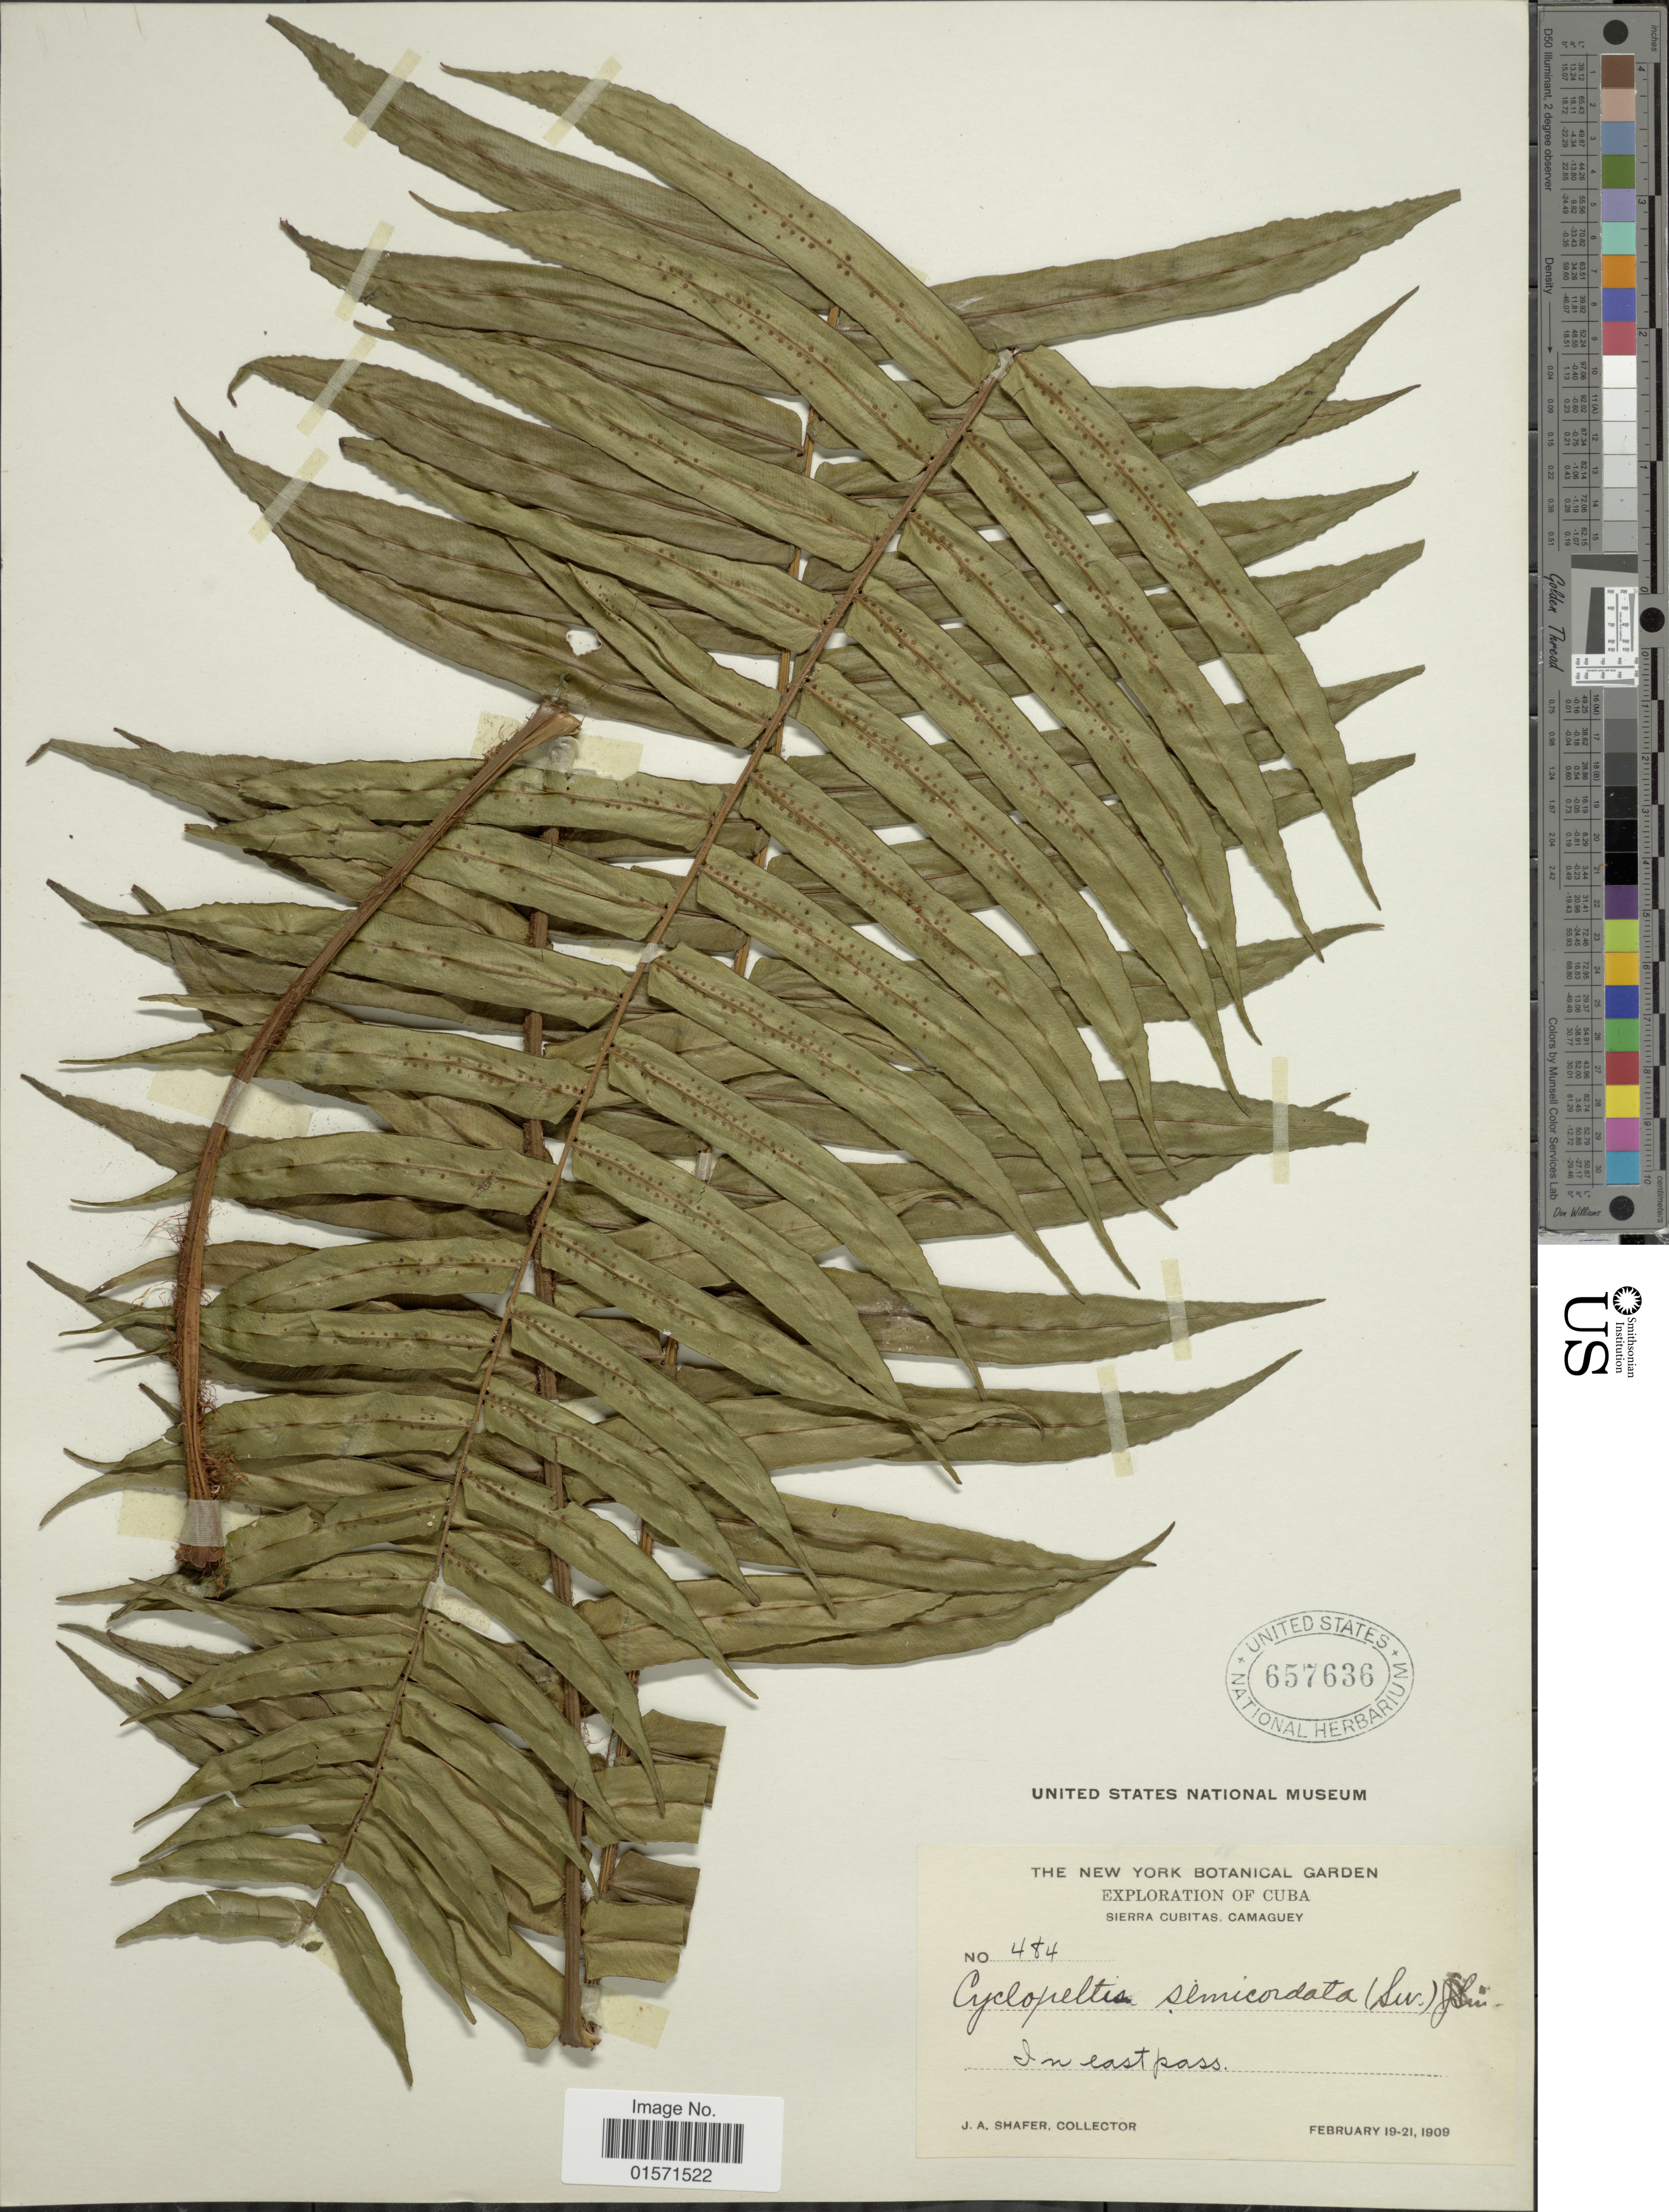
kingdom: Plantae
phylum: Tracheophyta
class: Polypodiopsida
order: Polypodiales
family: Lomariopsidaceae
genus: Cyclopeltis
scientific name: Cyclopeltis semicordata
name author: (Sw.) J. Sm.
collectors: J. A. Shafer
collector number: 484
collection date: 1909-02-19/1909-02-21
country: Cuba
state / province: Camagüey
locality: Cuba. Sierra Cubitas, Camaguey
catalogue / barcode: US 657636